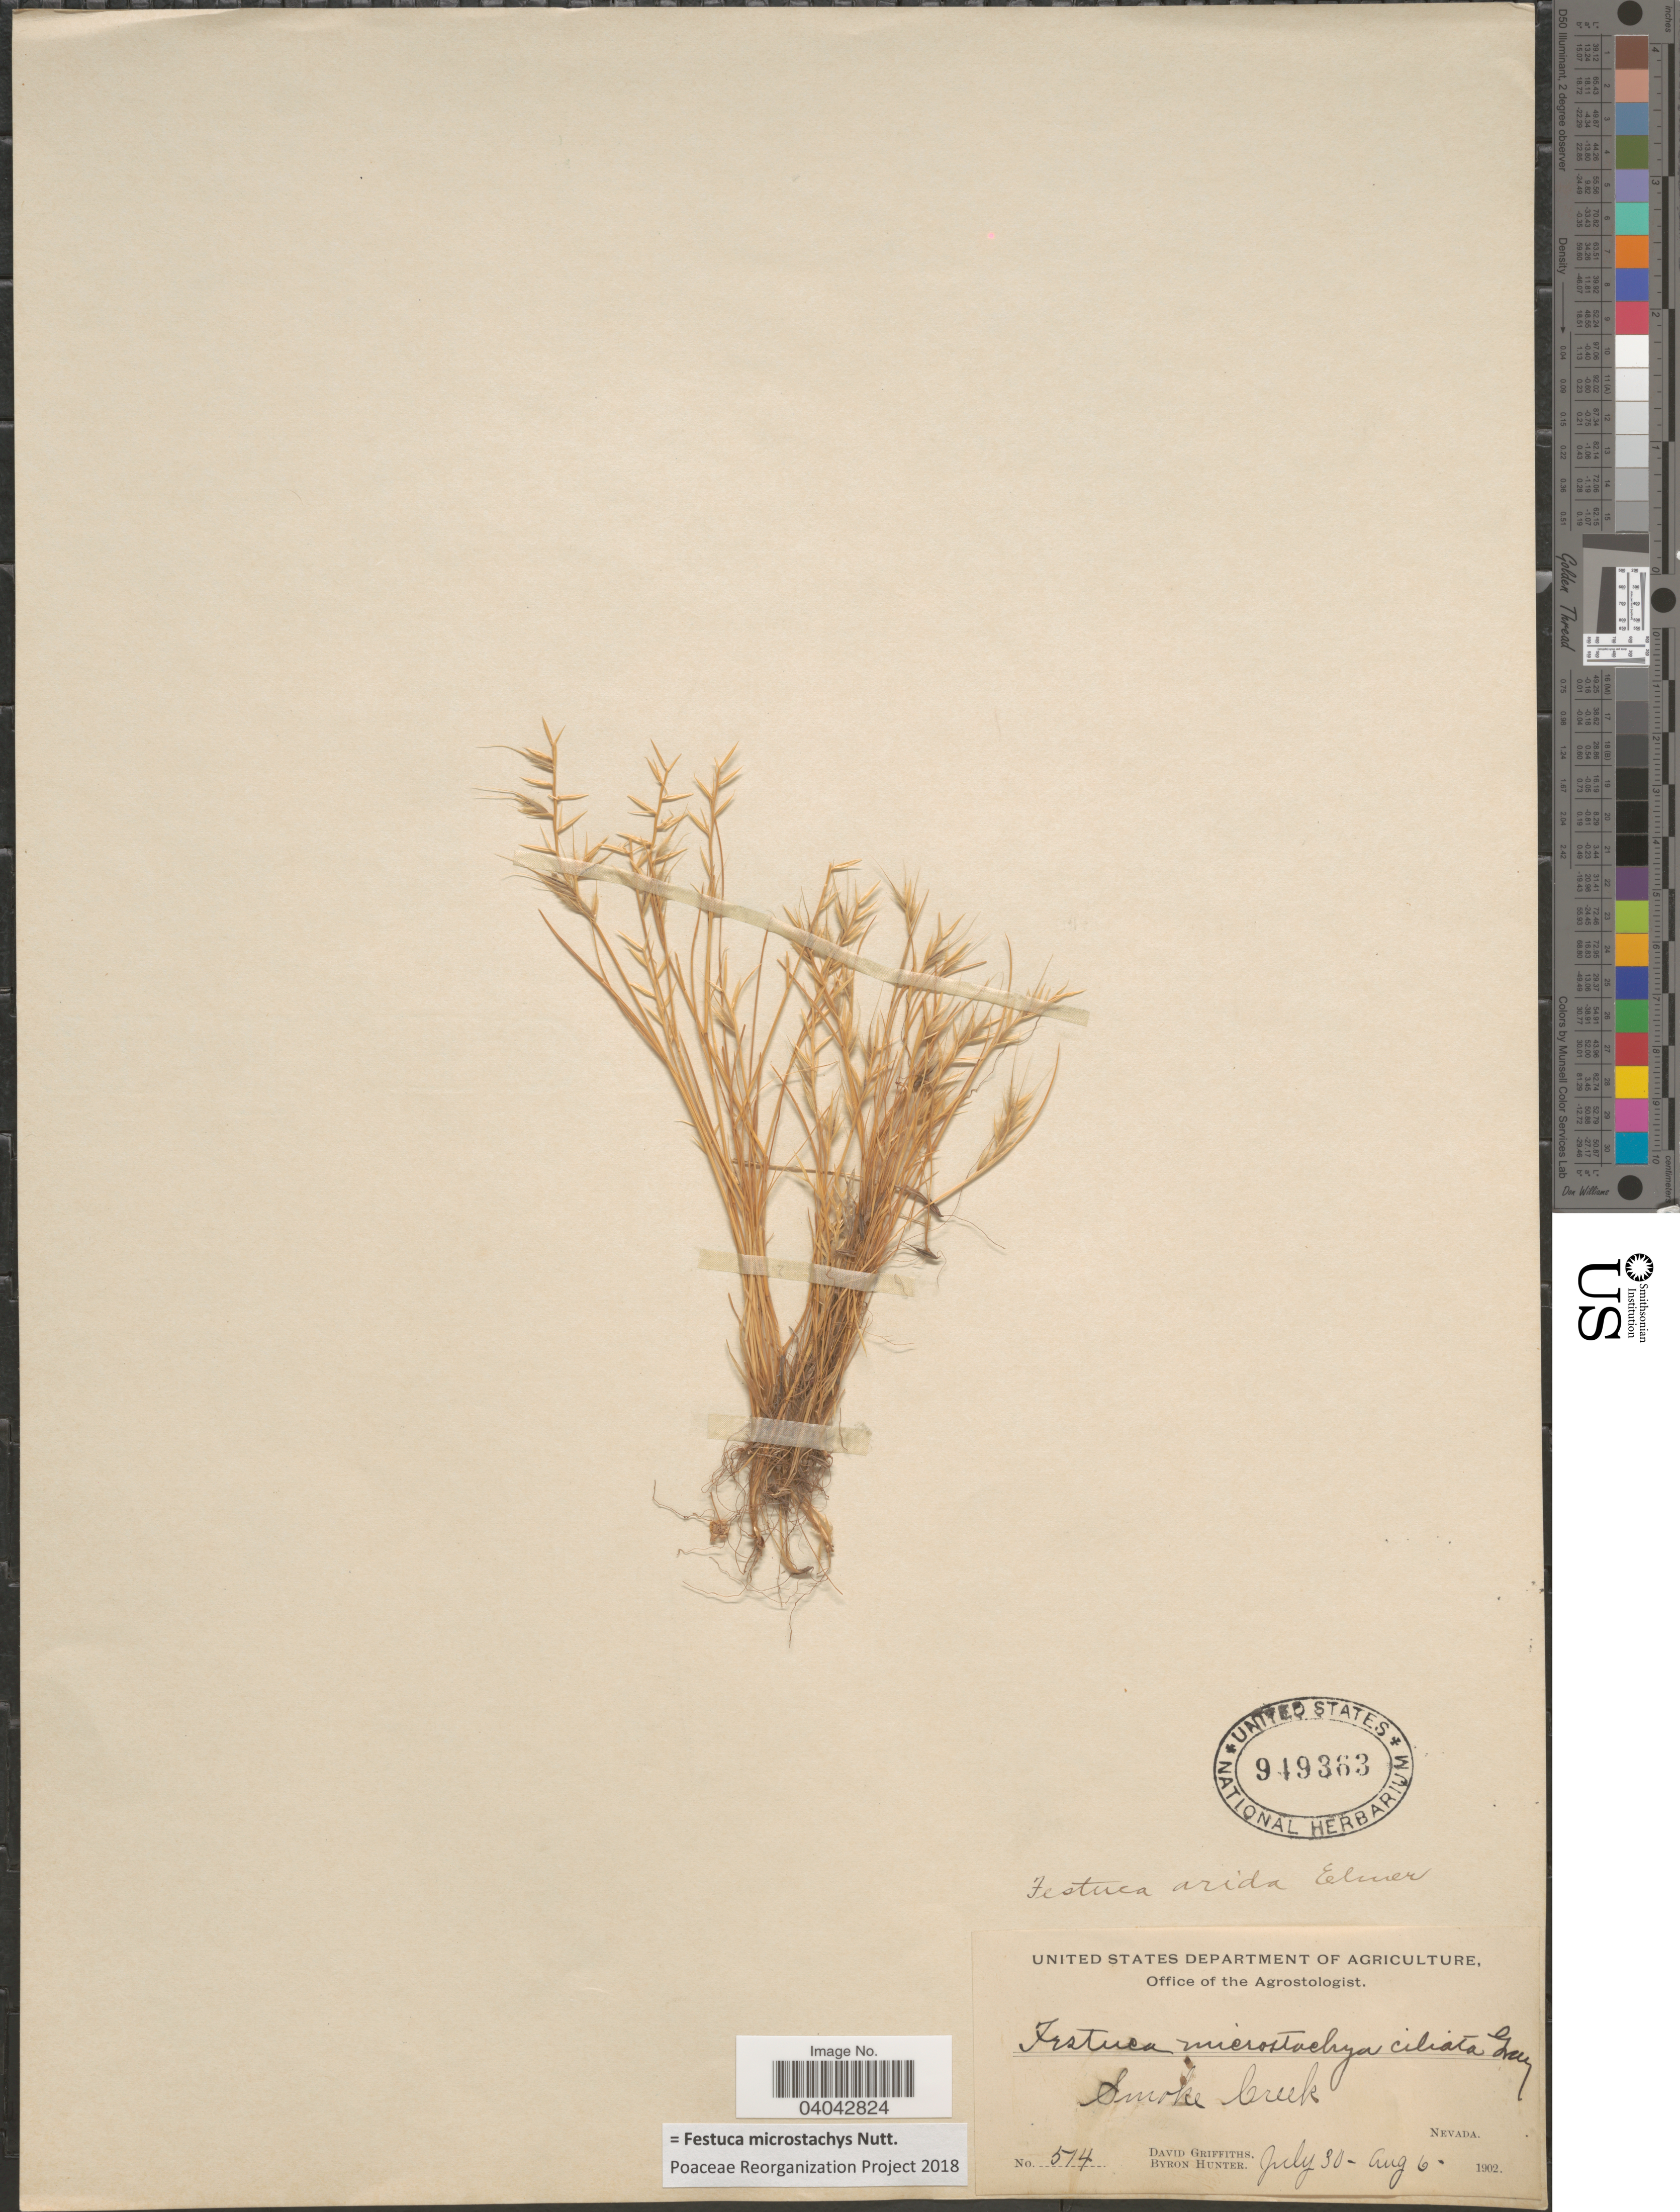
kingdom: Plantae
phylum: Tracheophyta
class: Liliopsida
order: Poales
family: Poaceae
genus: Festuca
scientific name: Festuca microstachys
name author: Nutt.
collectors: D. Griffiths & B. Hunter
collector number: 514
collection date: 1902-07-30/1902-08-06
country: United States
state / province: Nevada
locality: Smoke Creek.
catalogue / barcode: US 949363